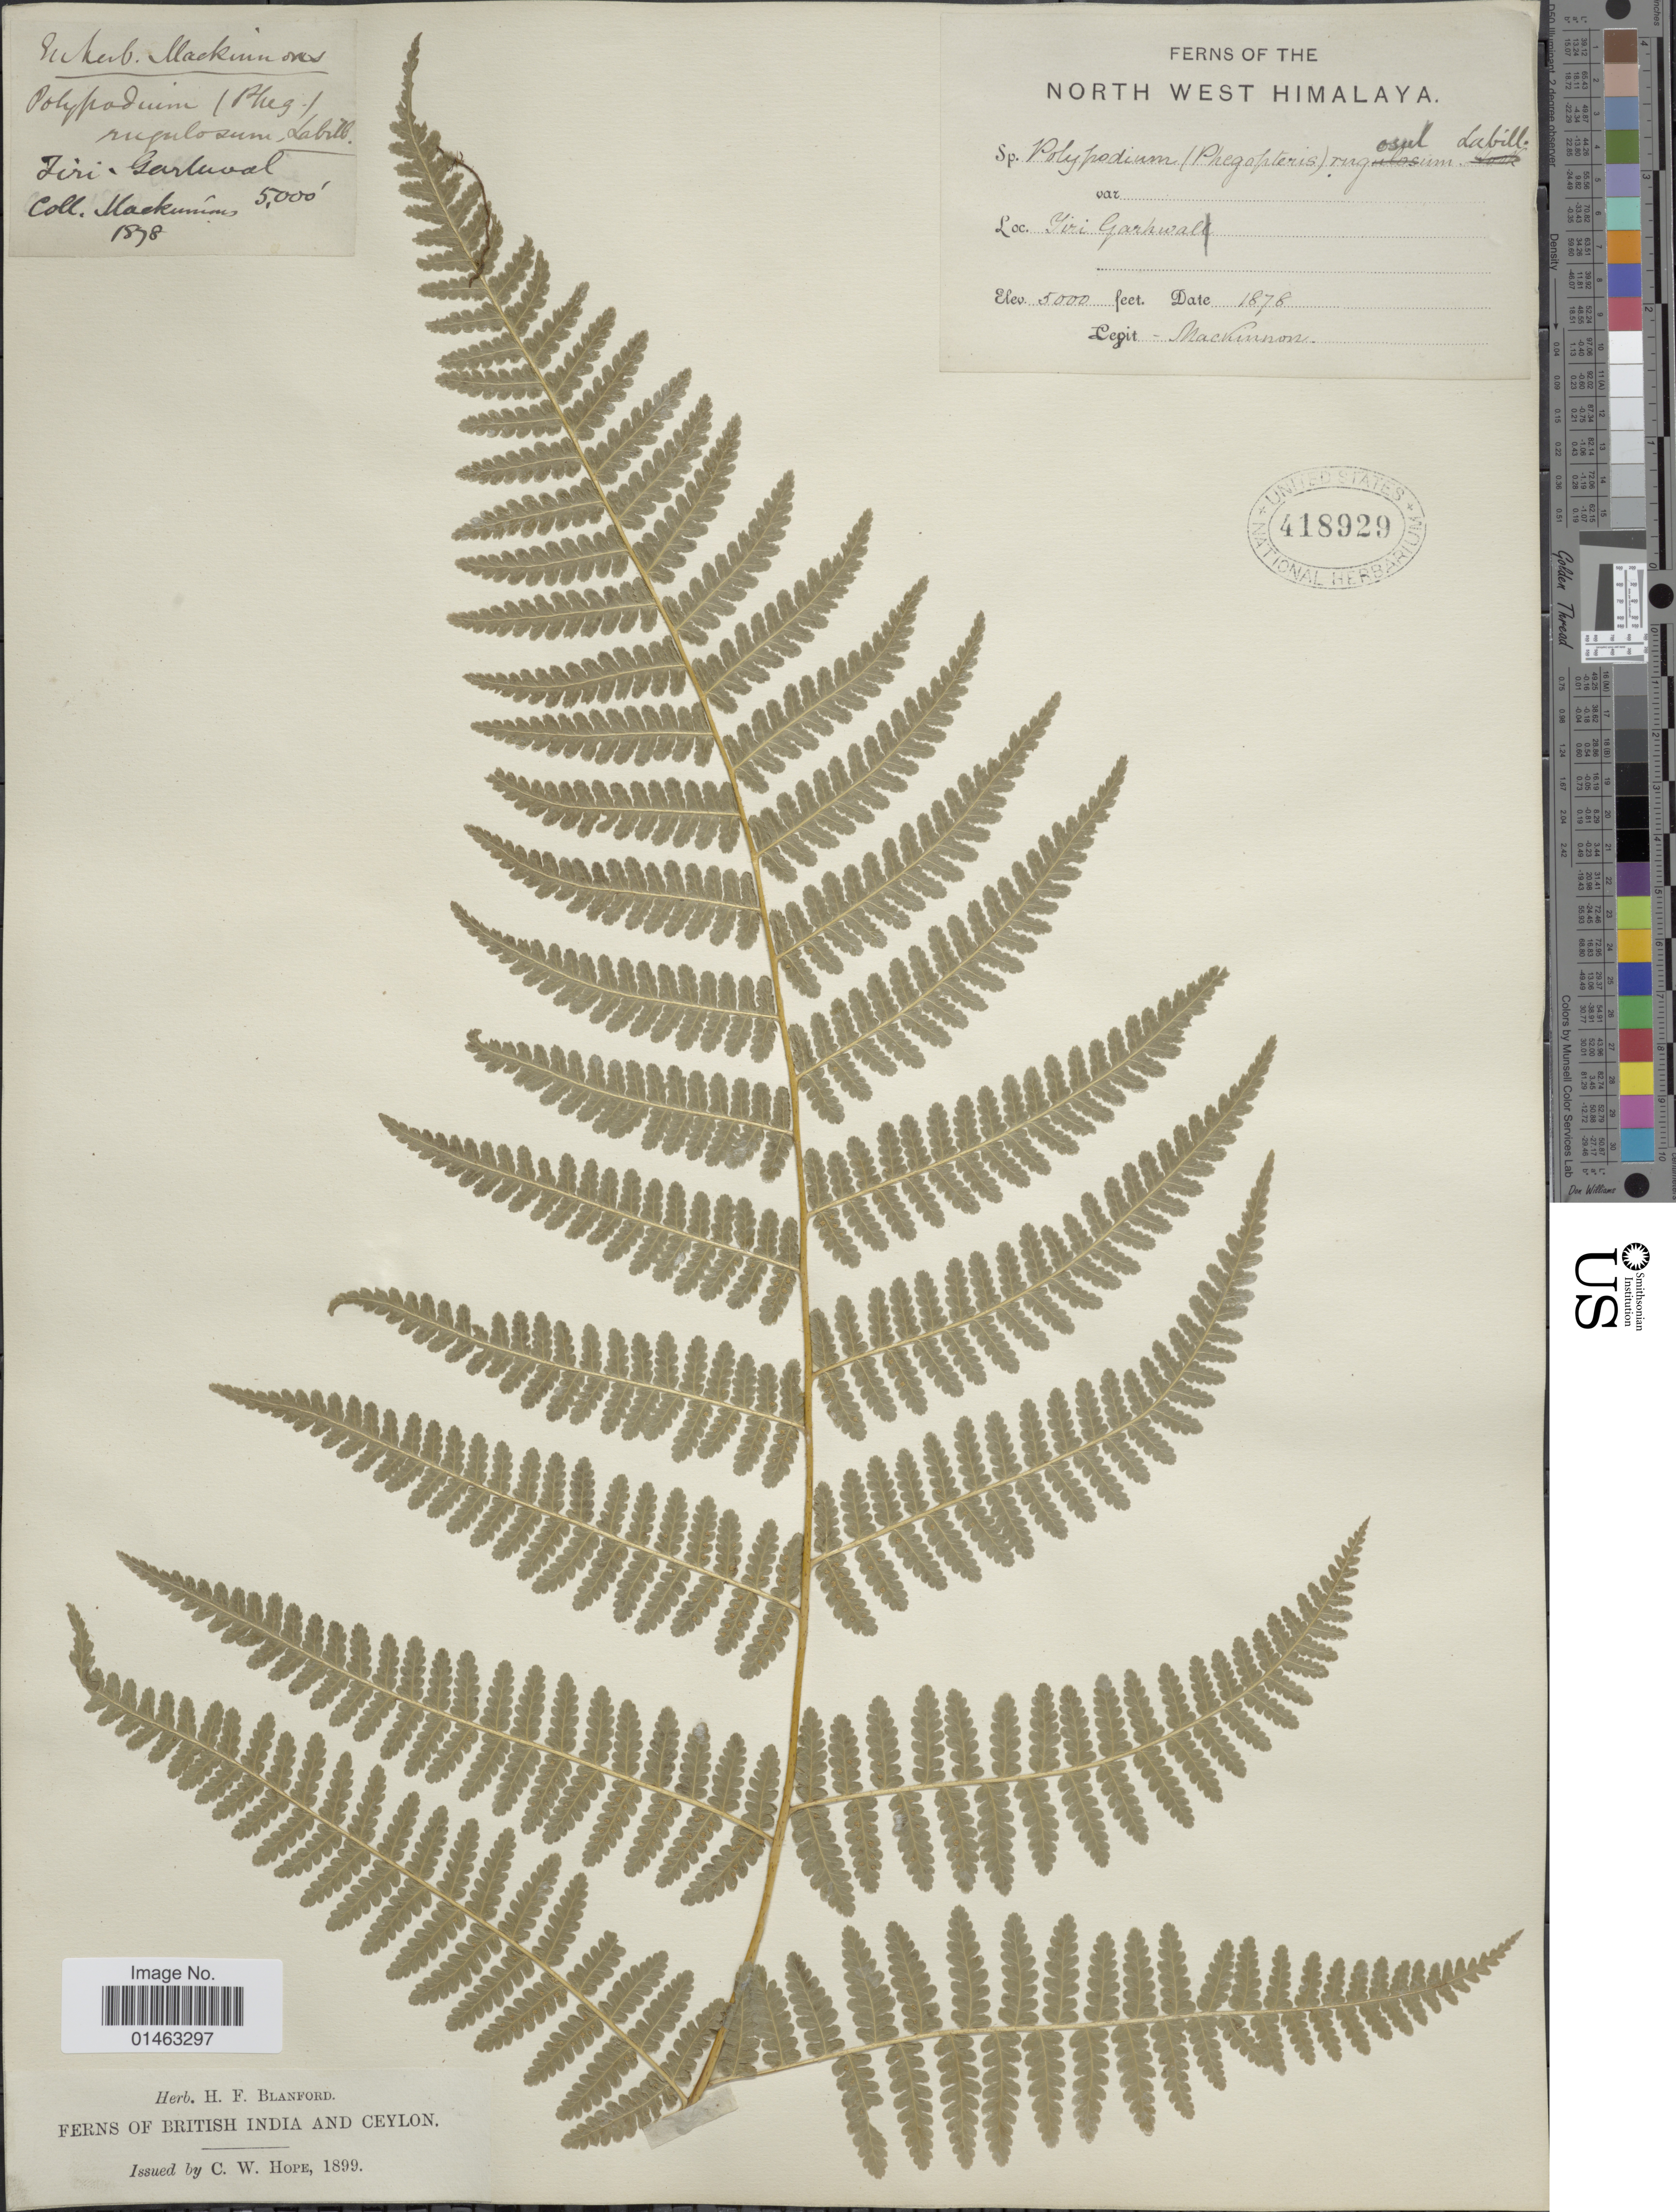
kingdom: Plantae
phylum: Tracheophyta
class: Polypodiopsida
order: Polypodiales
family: Dennstaedtiaceae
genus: Hypolepis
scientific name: Hypolepis punctata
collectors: Mackinnon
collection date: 1878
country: India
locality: North West Himalaya. Tiri-Garhwal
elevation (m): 1524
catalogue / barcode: US 418929